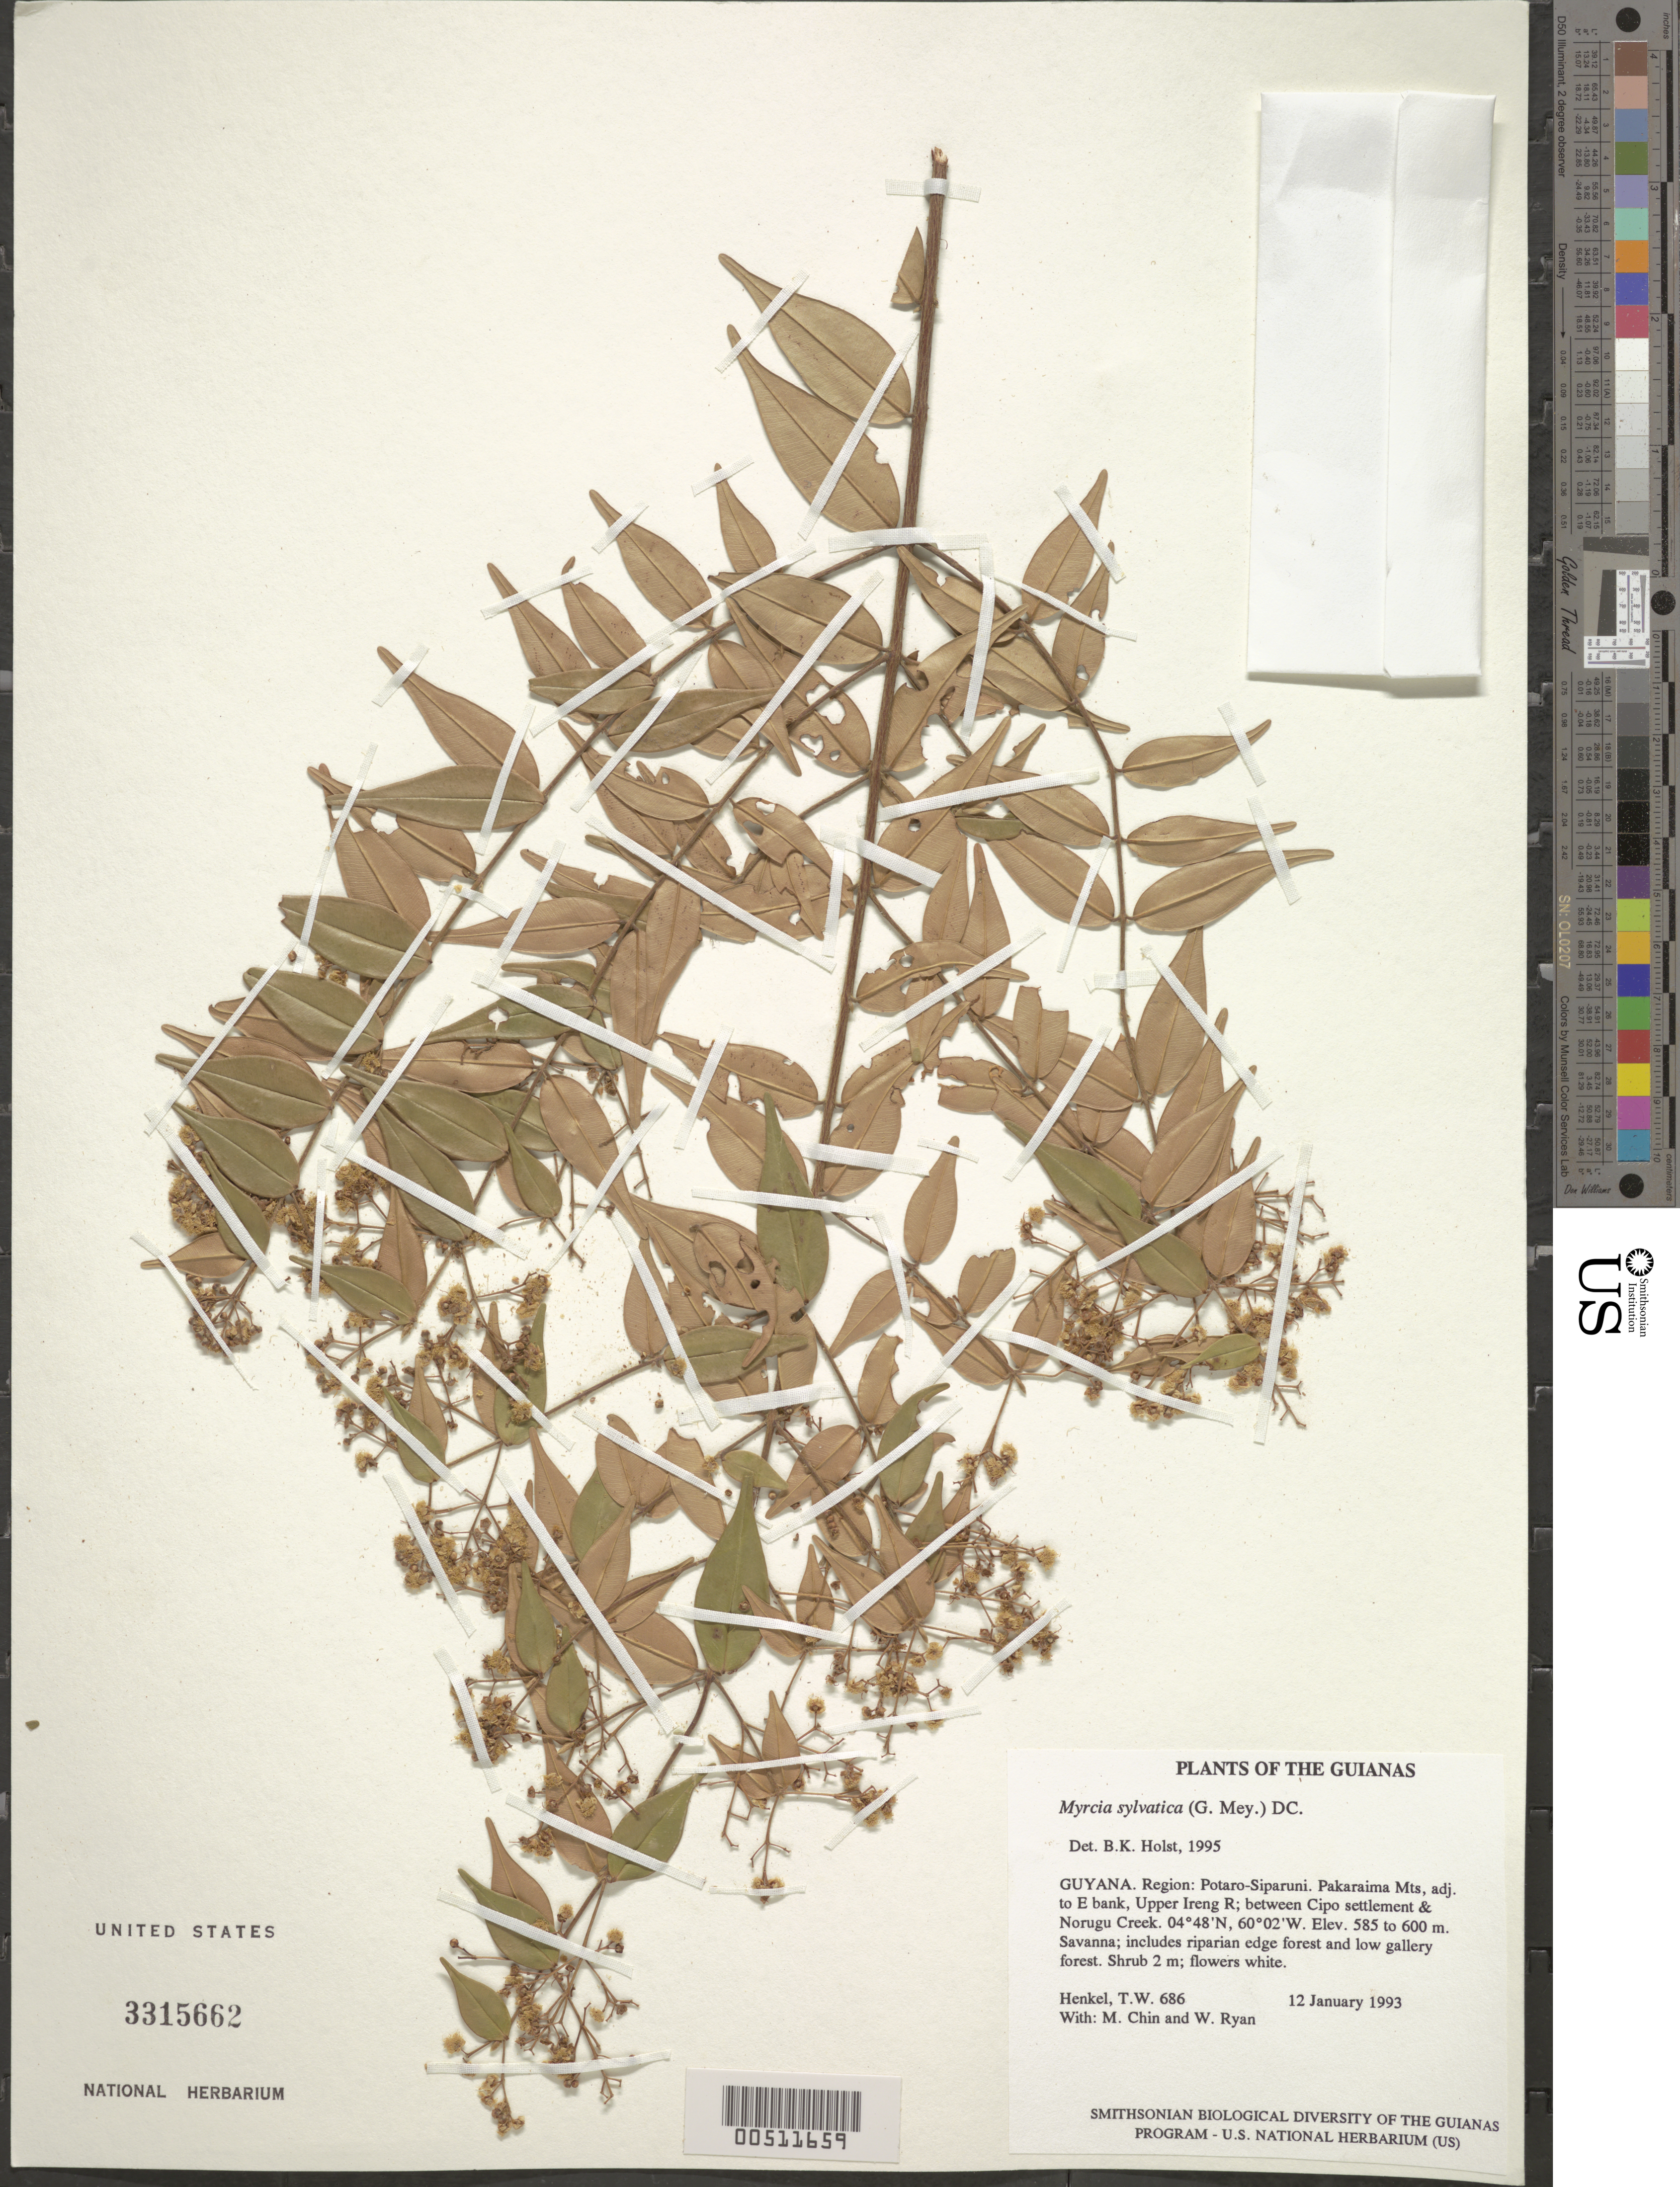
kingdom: Plantae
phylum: Tracheophyta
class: Magnoliopsida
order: Myrtales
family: Myrtaceae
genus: Myrcia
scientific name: Myrcia sylvatica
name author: (G. Mey.) DC.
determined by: Holst, Bruce K.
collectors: T. Henkel, M. Chin & W. Ryan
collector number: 686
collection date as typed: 12 January 1993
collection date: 1993-01-12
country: Guyana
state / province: Potaro-Siparuni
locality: Pakaraima Mts, adj. to E bank, Upper Ireng R; between Cipo settlement & Norugu Creek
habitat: Savanna; includes riparian edge forest and low gallery forest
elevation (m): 585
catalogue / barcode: US 3315662